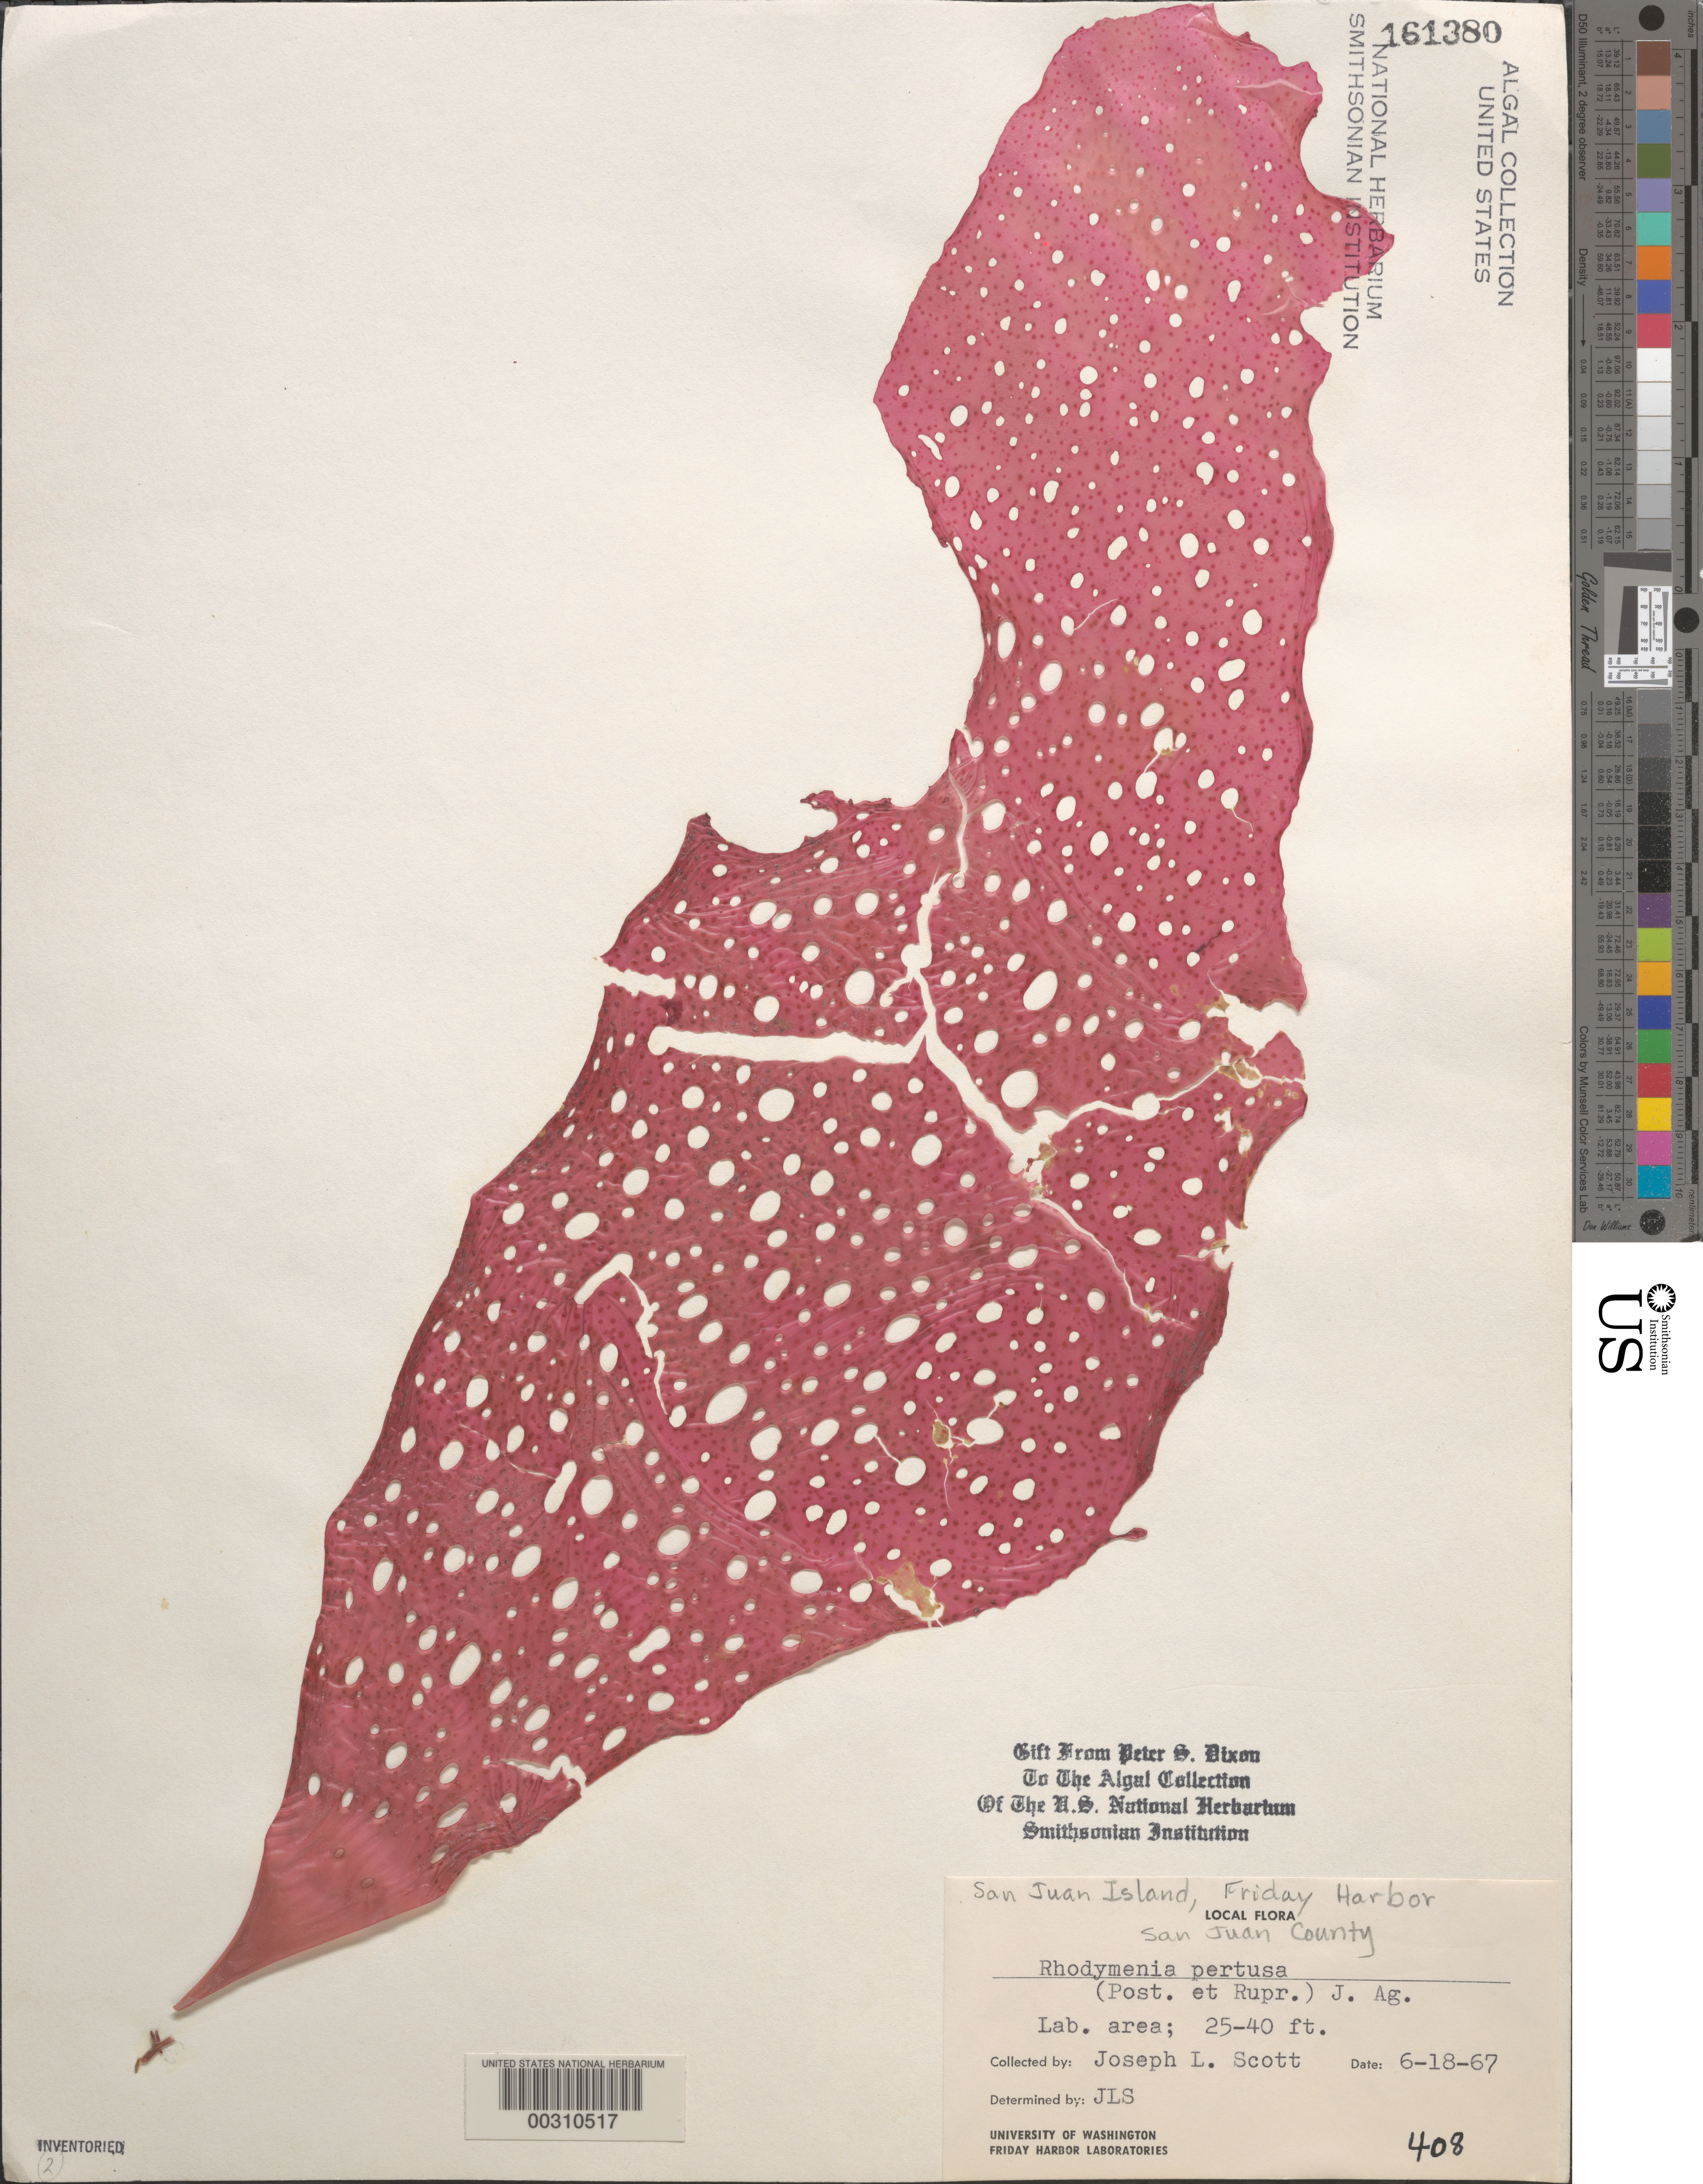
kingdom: Plantae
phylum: Rhodophyta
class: Florideophyceae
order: Rhodymeniales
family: Rhodymeniaceae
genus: Rhodymenia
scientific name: Rhodymenia pertusa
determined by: Scott, J. L.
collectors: J. L. Scott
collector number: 408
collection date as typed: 18 Jun 1967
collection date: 1967-06-18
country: United States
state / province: Washington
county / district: San Juan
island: San Juan Island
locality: Friday Harbor Laboratory area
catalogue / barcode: US 161380